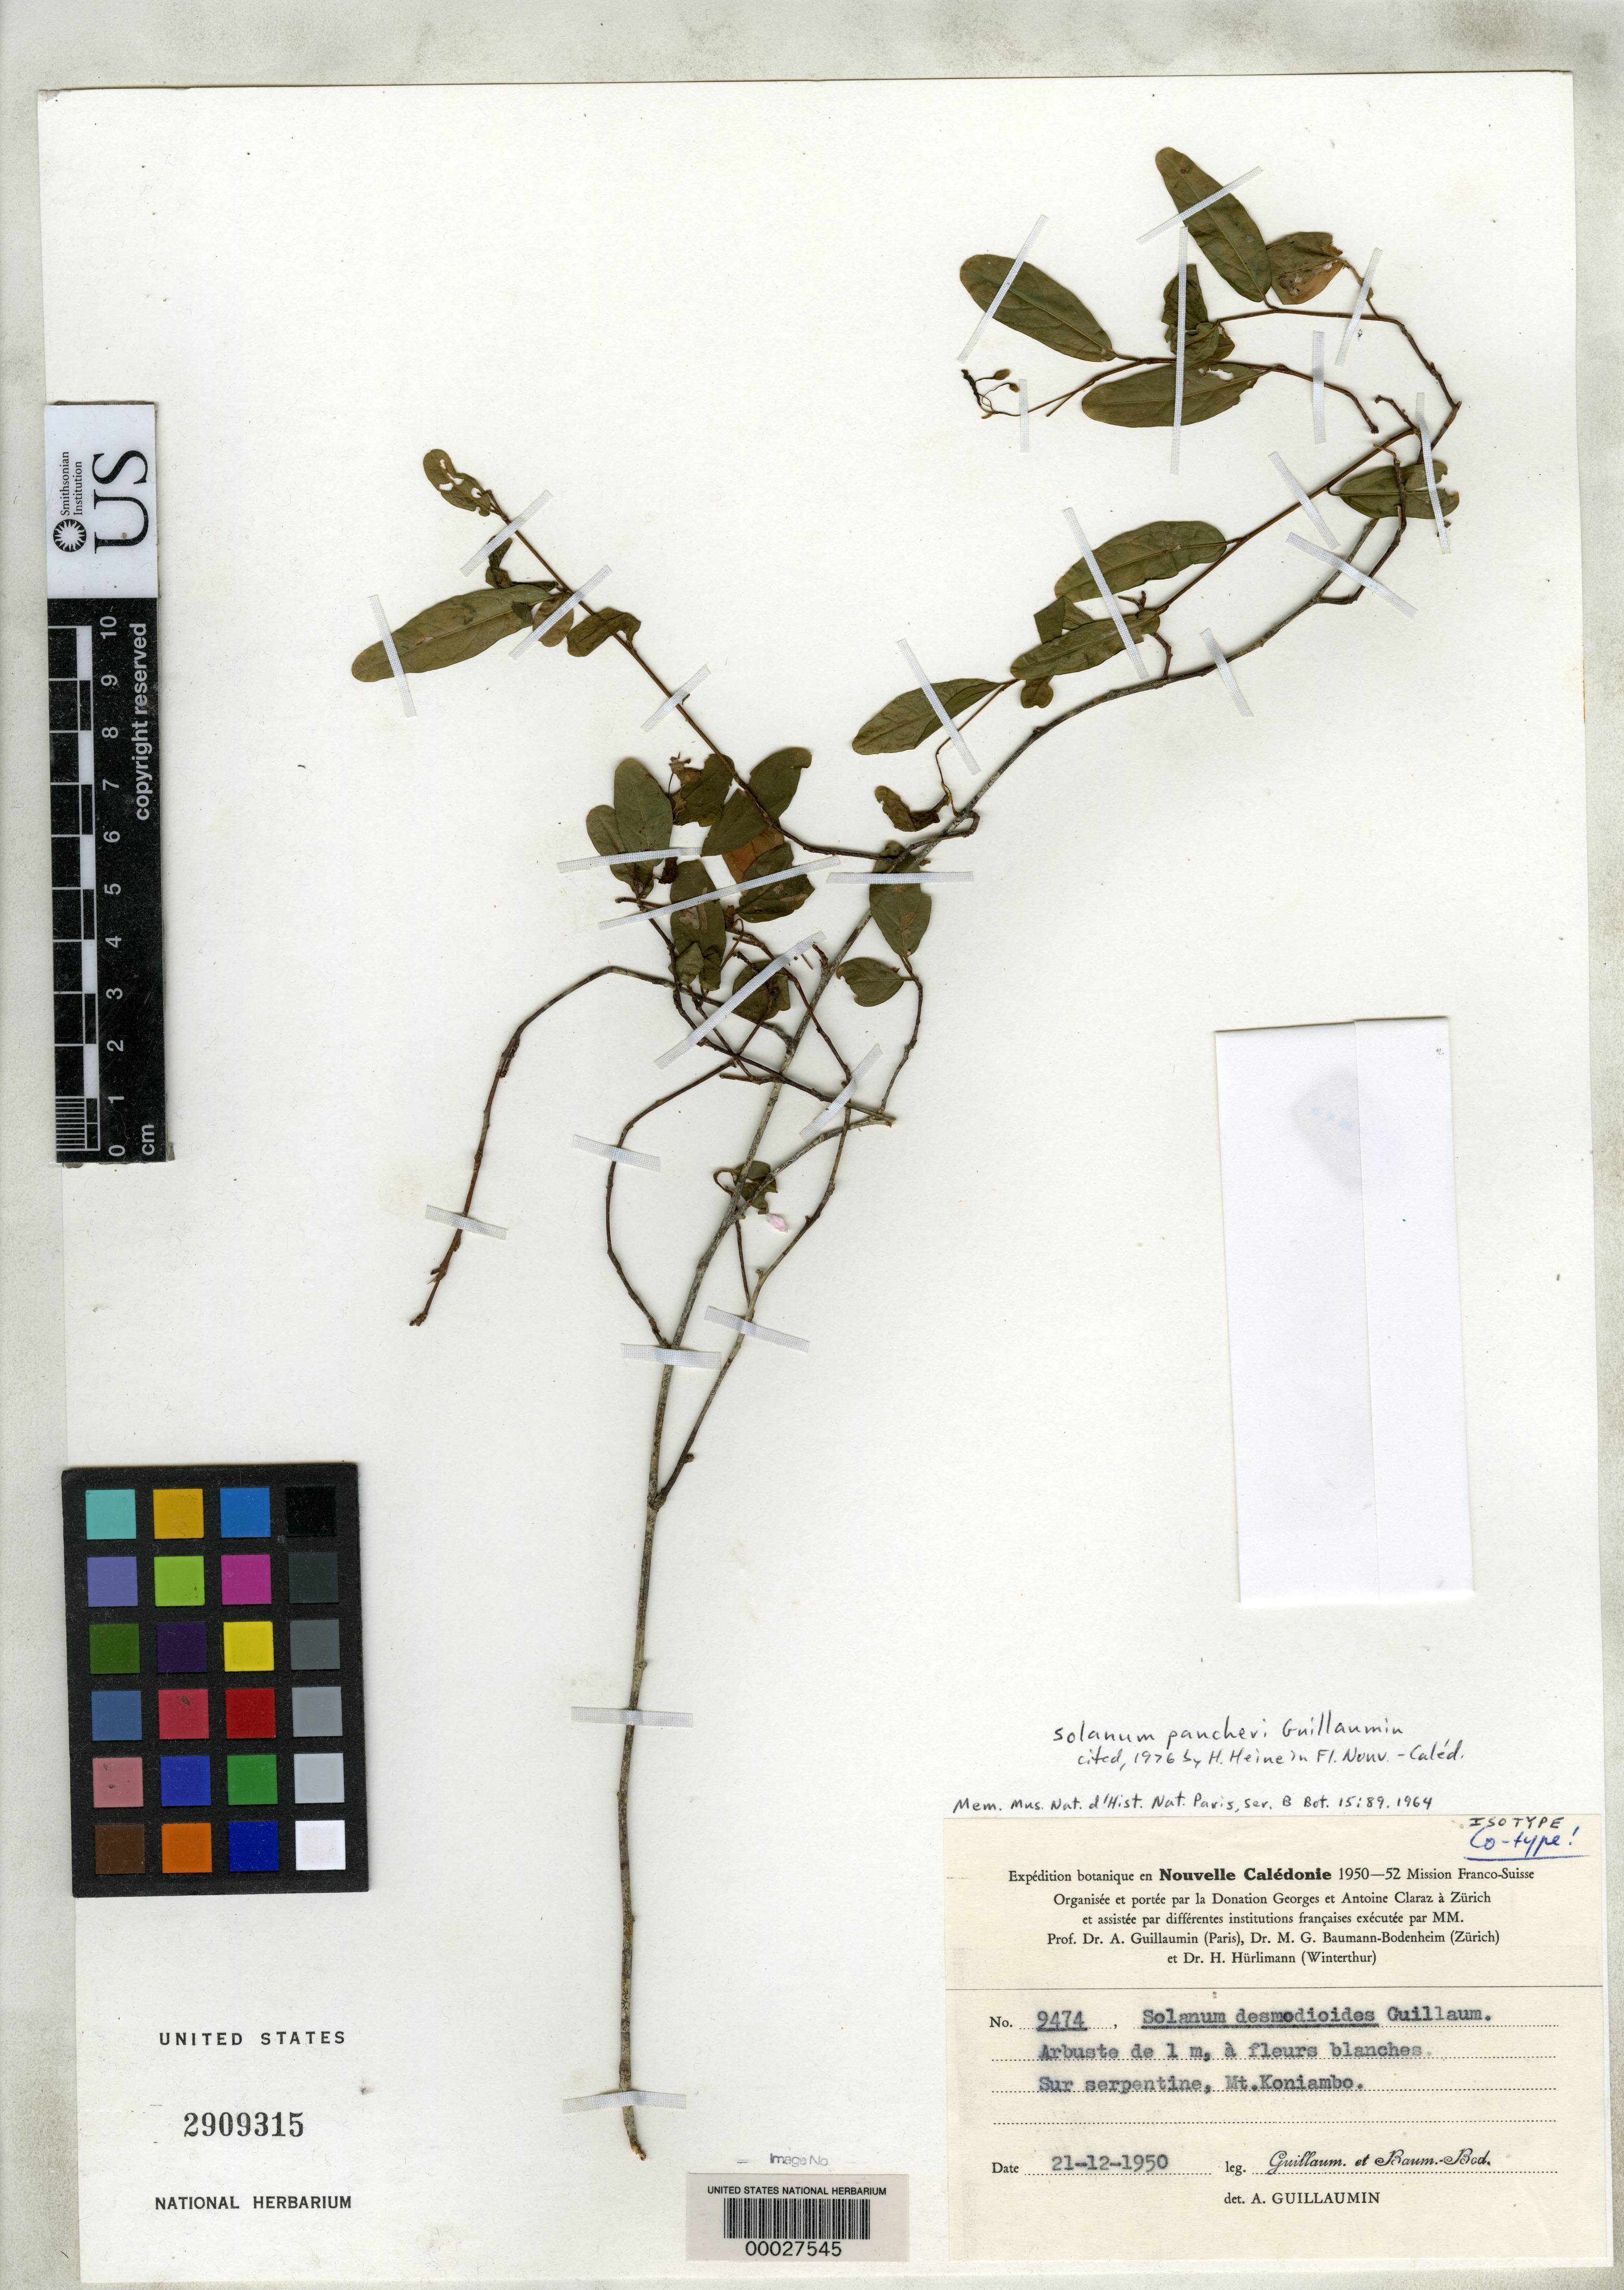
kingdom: Plantae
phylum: Tracheophyta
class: Magnoliopsida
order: Solanales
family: Solanaceae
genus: Solanum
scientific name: Solanum desmodioides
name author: Guillaumin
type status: Isotype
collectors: A. Guillaumin & M. G. Baumann-Bodenheim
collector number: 9474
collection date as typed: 21 Dec 1950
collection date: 1950-12-21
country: New Caledonia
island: New Caledonia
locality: Sur serpentine, Mt. Koniambo.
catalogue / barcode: US 2909315